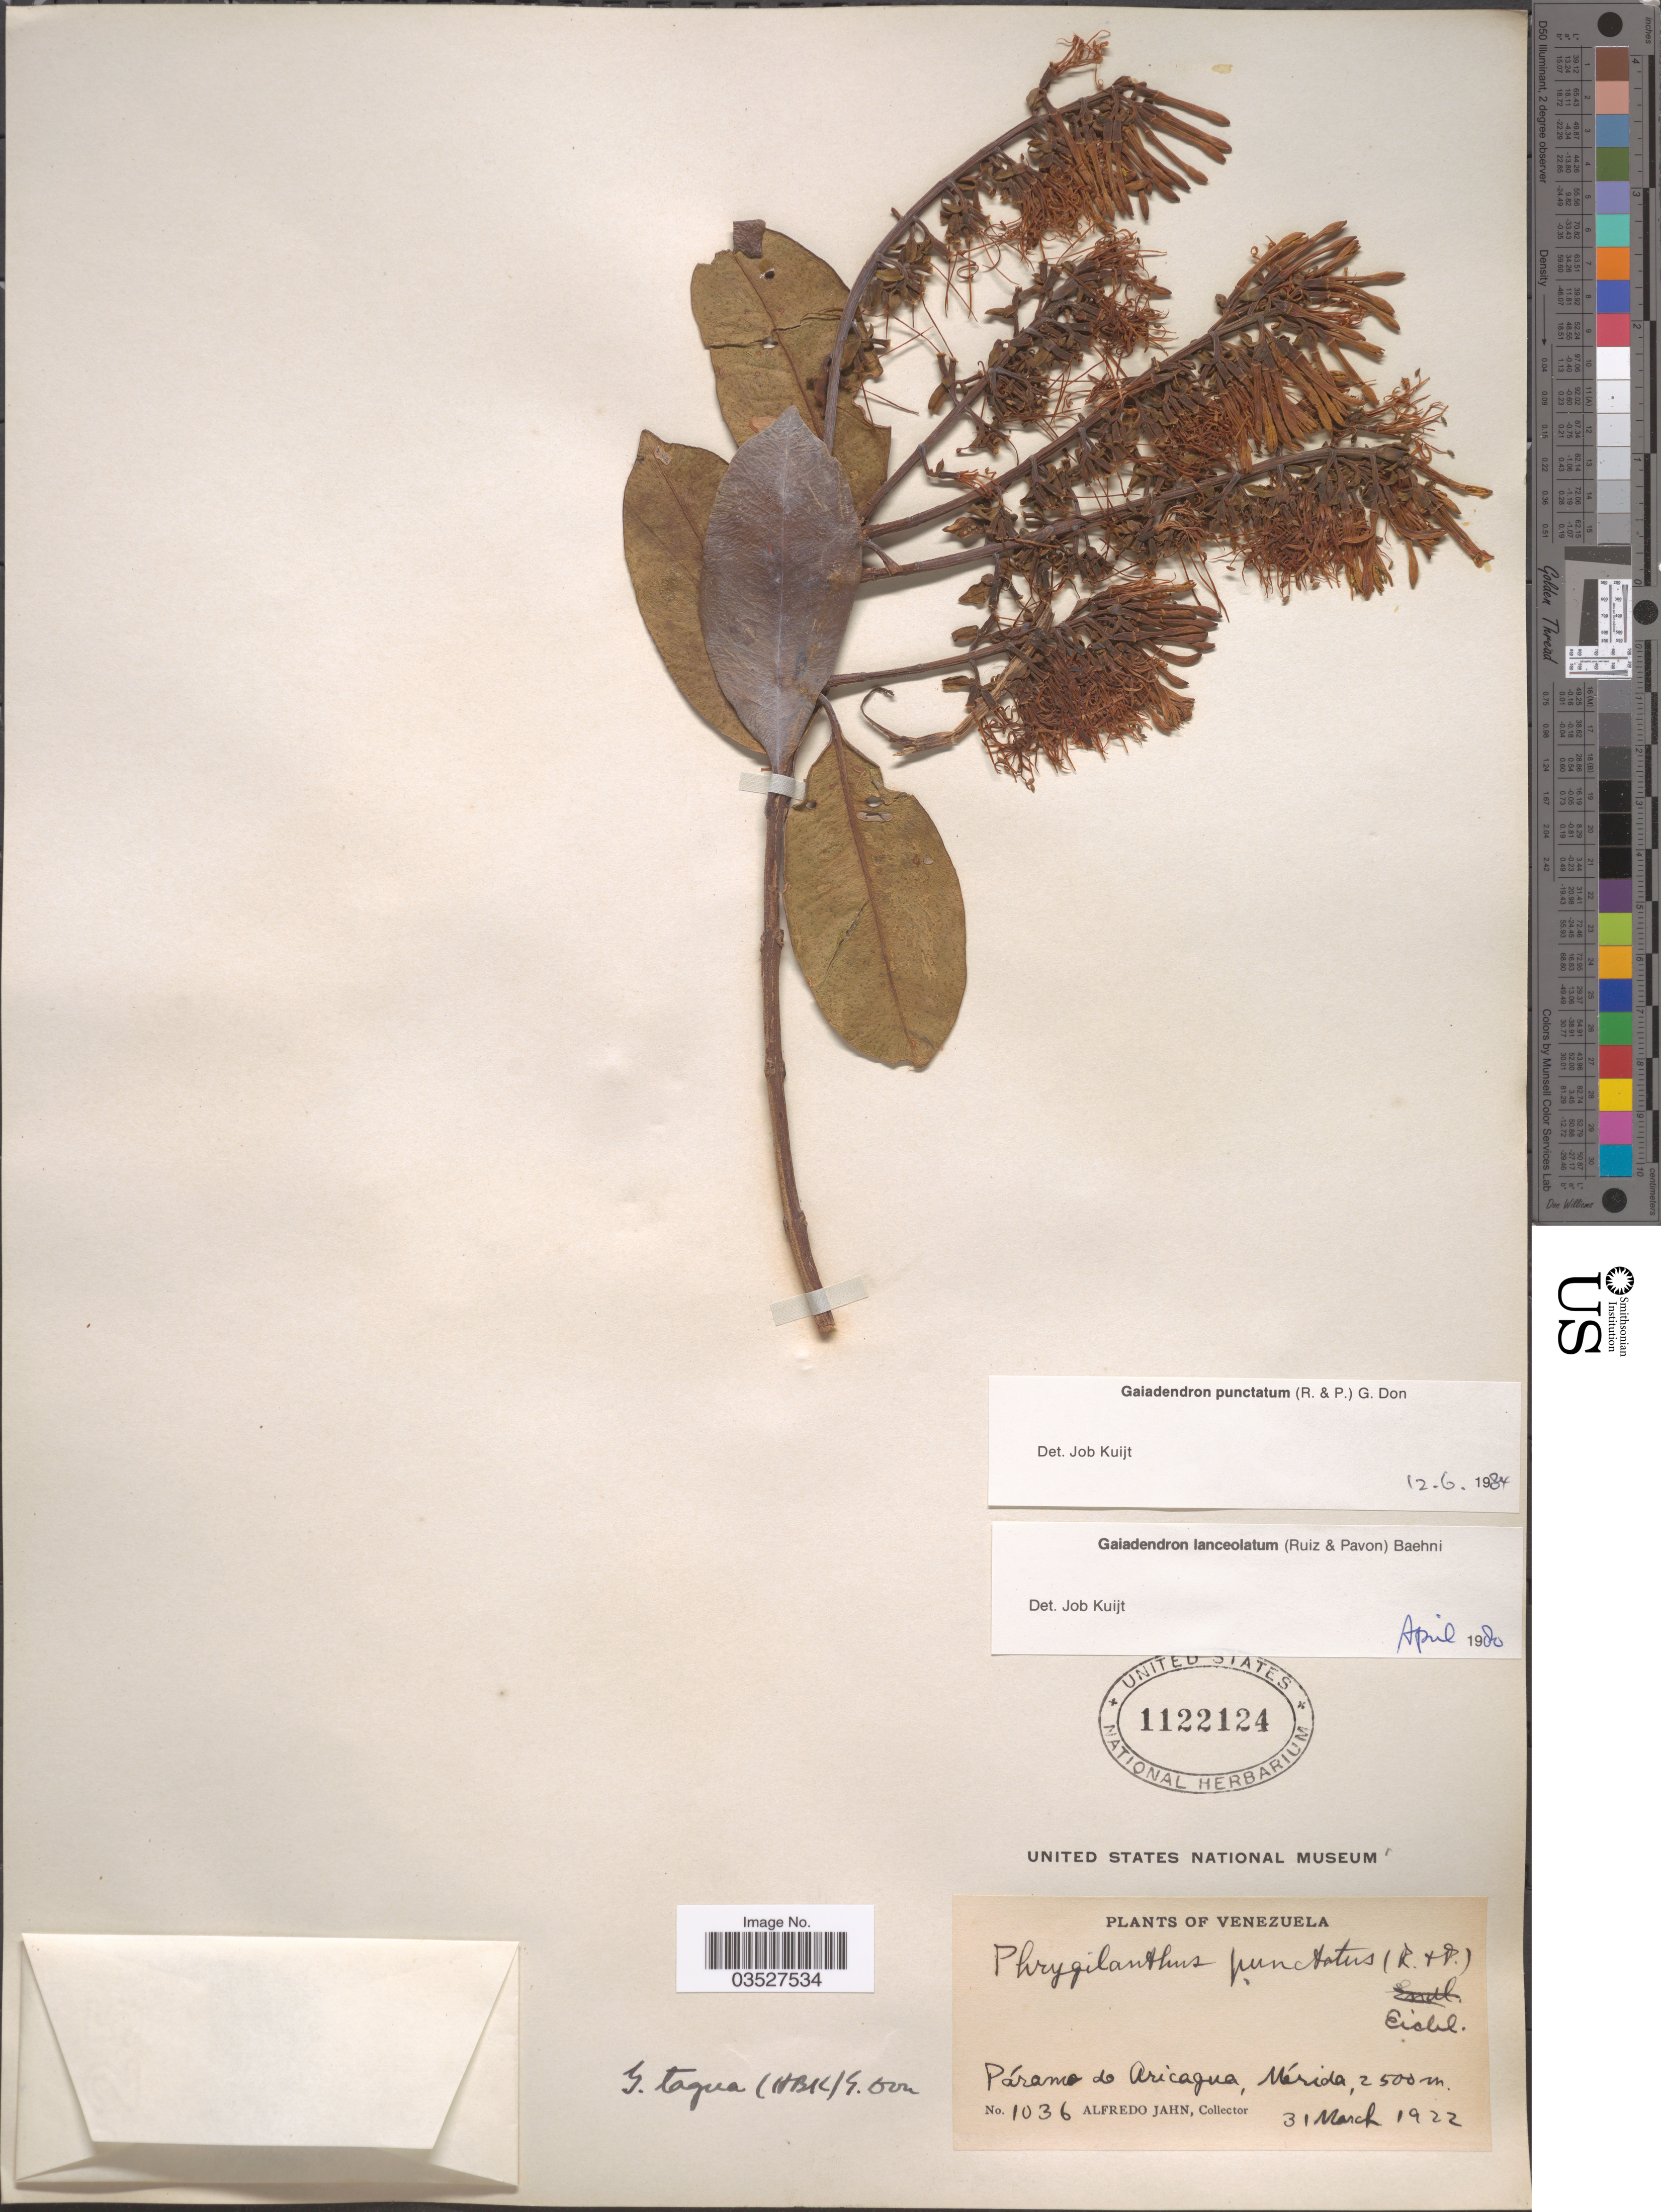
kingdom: Plantae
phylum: Tracheophyta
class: Magnoliopsida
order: Santalales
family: Loranthaceae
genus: Gaiadendron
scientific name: Gaiadendron punctatum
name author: (Ruiz & Pav.) G. Don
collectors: A. Jahn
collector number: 1036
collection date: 1922-03-31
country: Venezuela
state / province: Mérida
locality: Páramo de Aricagua.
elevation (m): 2500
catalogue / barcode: US 1122124